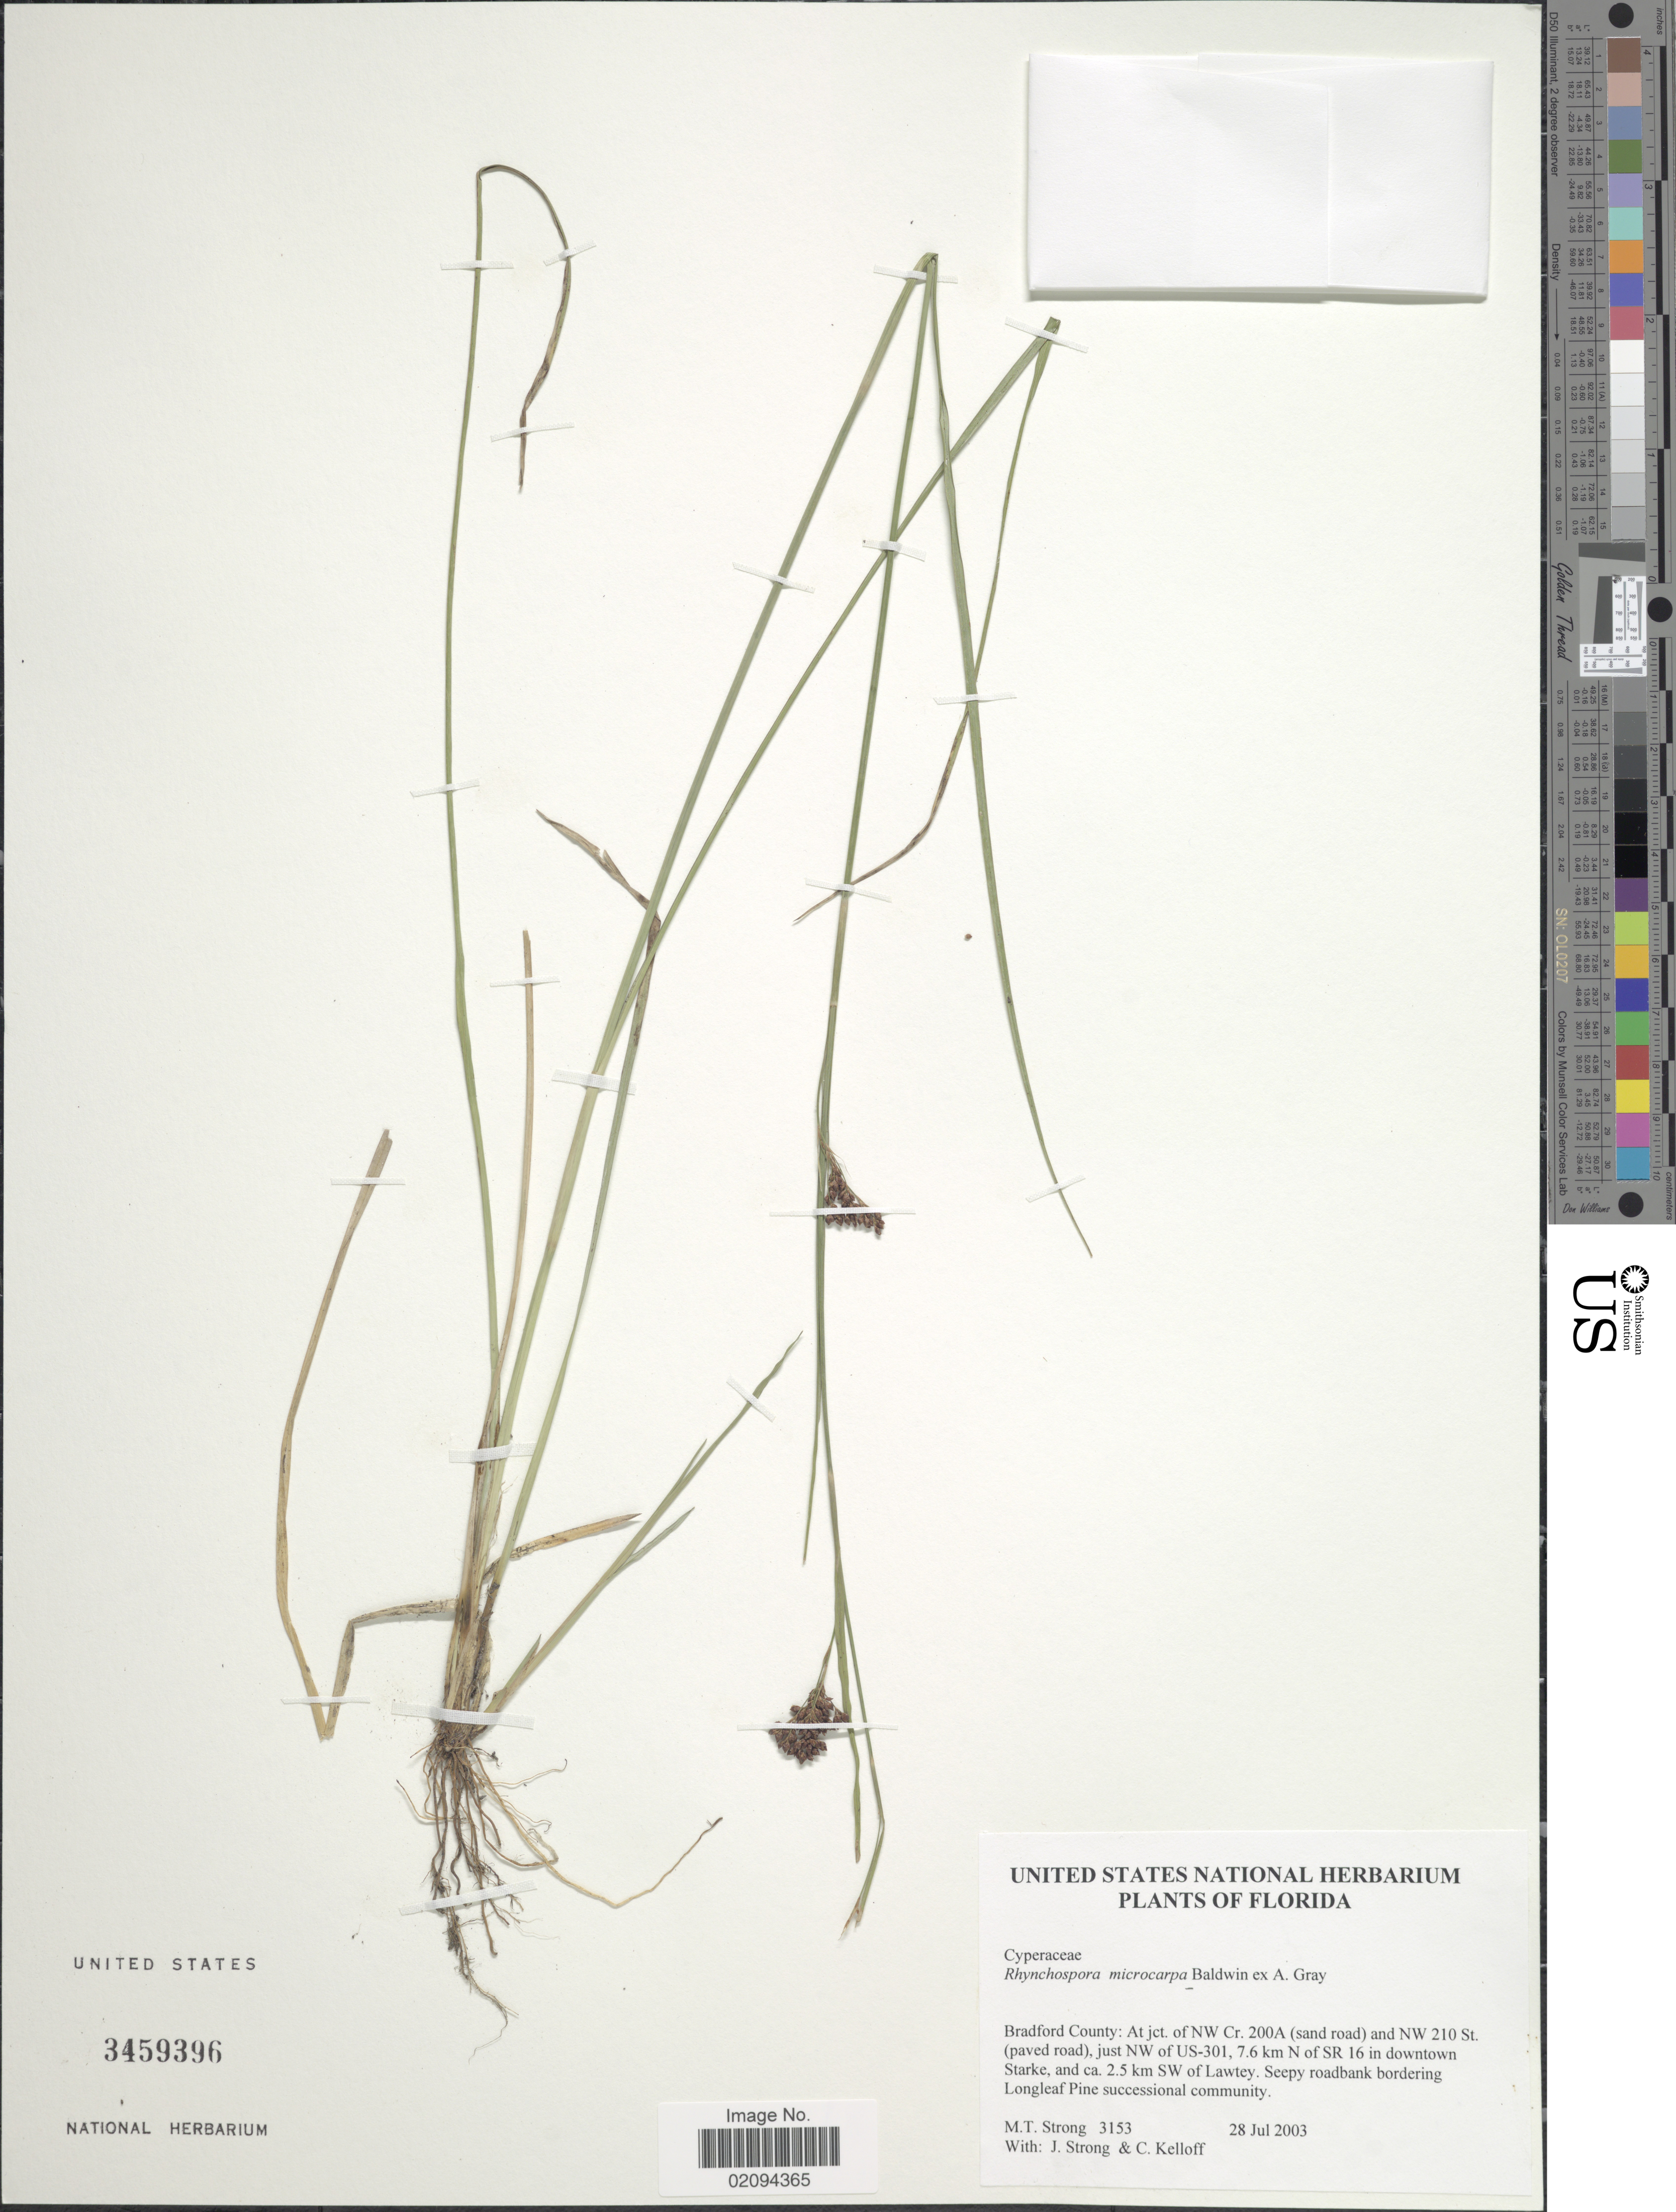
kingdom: Plantae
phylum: Tracheophyta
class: Liliopsida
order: Poales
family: Cyperaceae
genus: Rhynchospora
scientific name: Rhynchospora microcarpa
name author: Baldwin ex A. Gray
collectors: M. T. Strong, J. Strong & C. L. Kelloff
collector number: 3153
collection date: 2003-07-28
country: United States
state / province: Florida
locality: Bradford County: At jct. of NW Cr. 200A (sand road) and NW 210 St. (paved road), just NW of US-301, 7.6 km N of SR 16 in downtown Starke, and ca. 2.5 km SW of Lawtey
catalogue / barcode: US 3459396